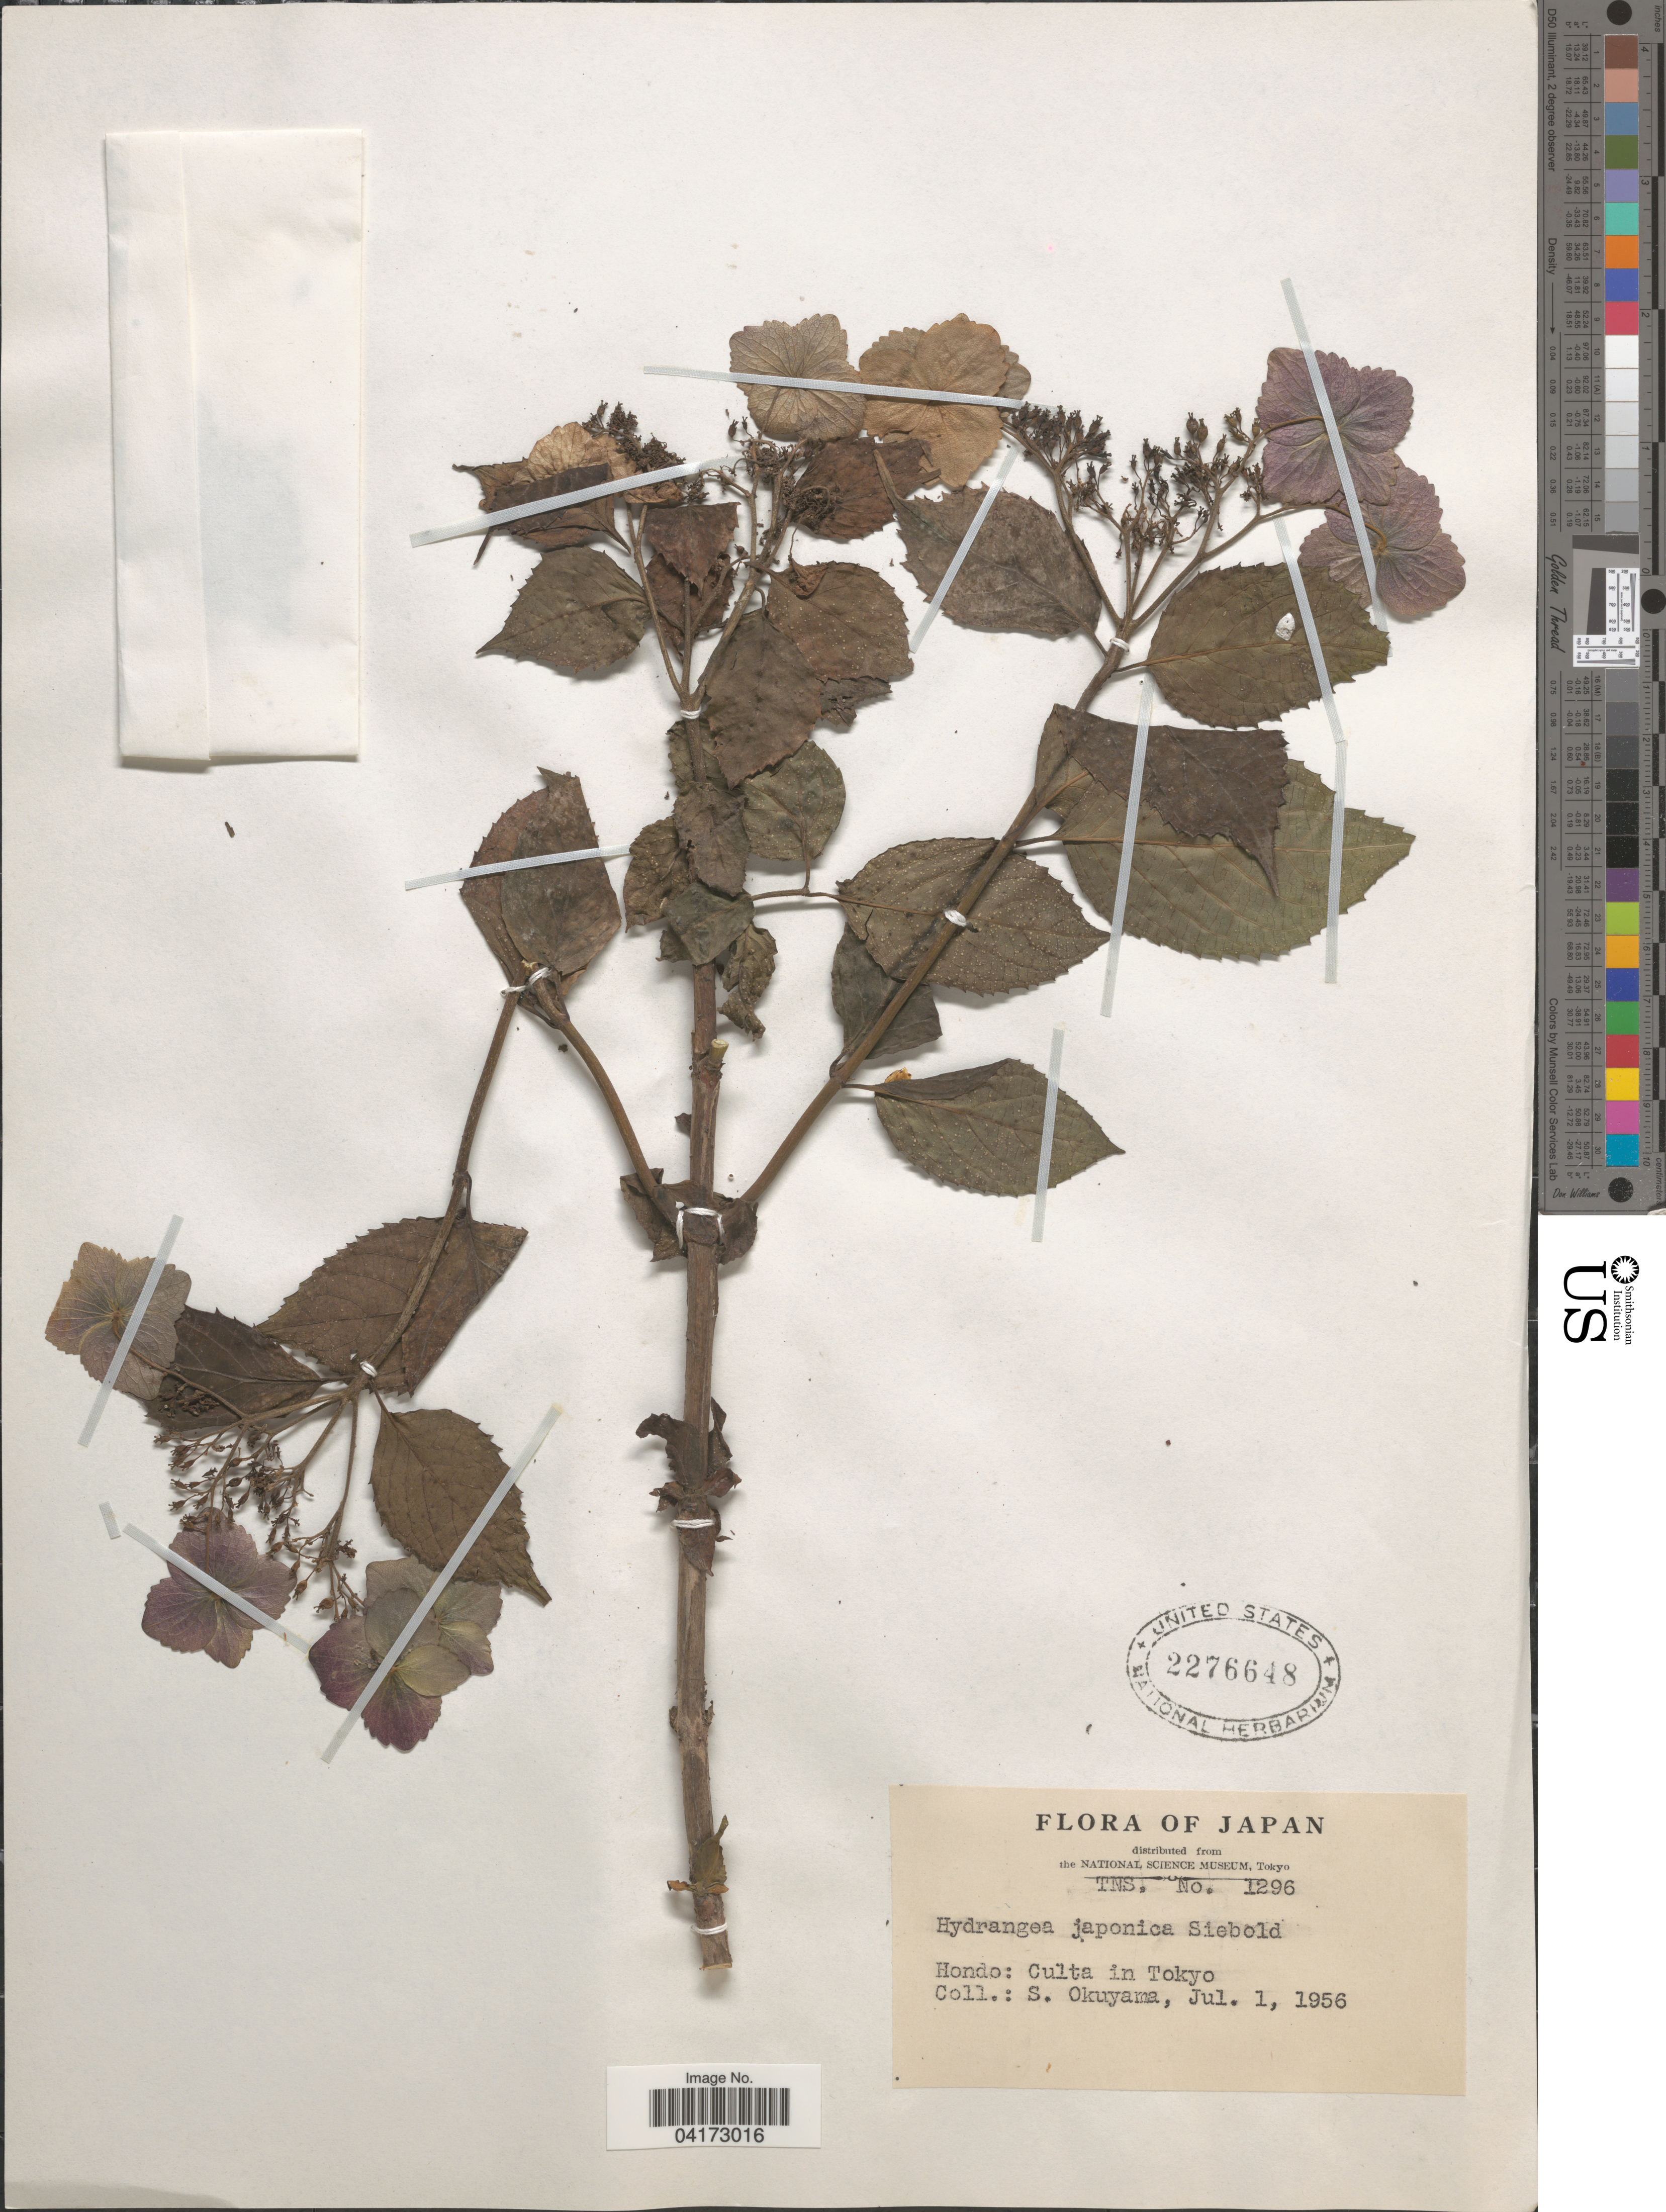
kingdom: Plantae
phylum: Tracheophyta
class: Magnoliopsida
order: Cornales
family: Hydrangeaceae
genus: Hydrangea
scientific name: Hydrangea japonica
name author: Siebold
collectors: S. Okuyama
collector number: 1296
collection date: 1956-07-01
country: Japan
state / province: Tokyo, Federal City of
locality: Hondo: Culta in Tokyo.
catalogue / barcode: US 2276648